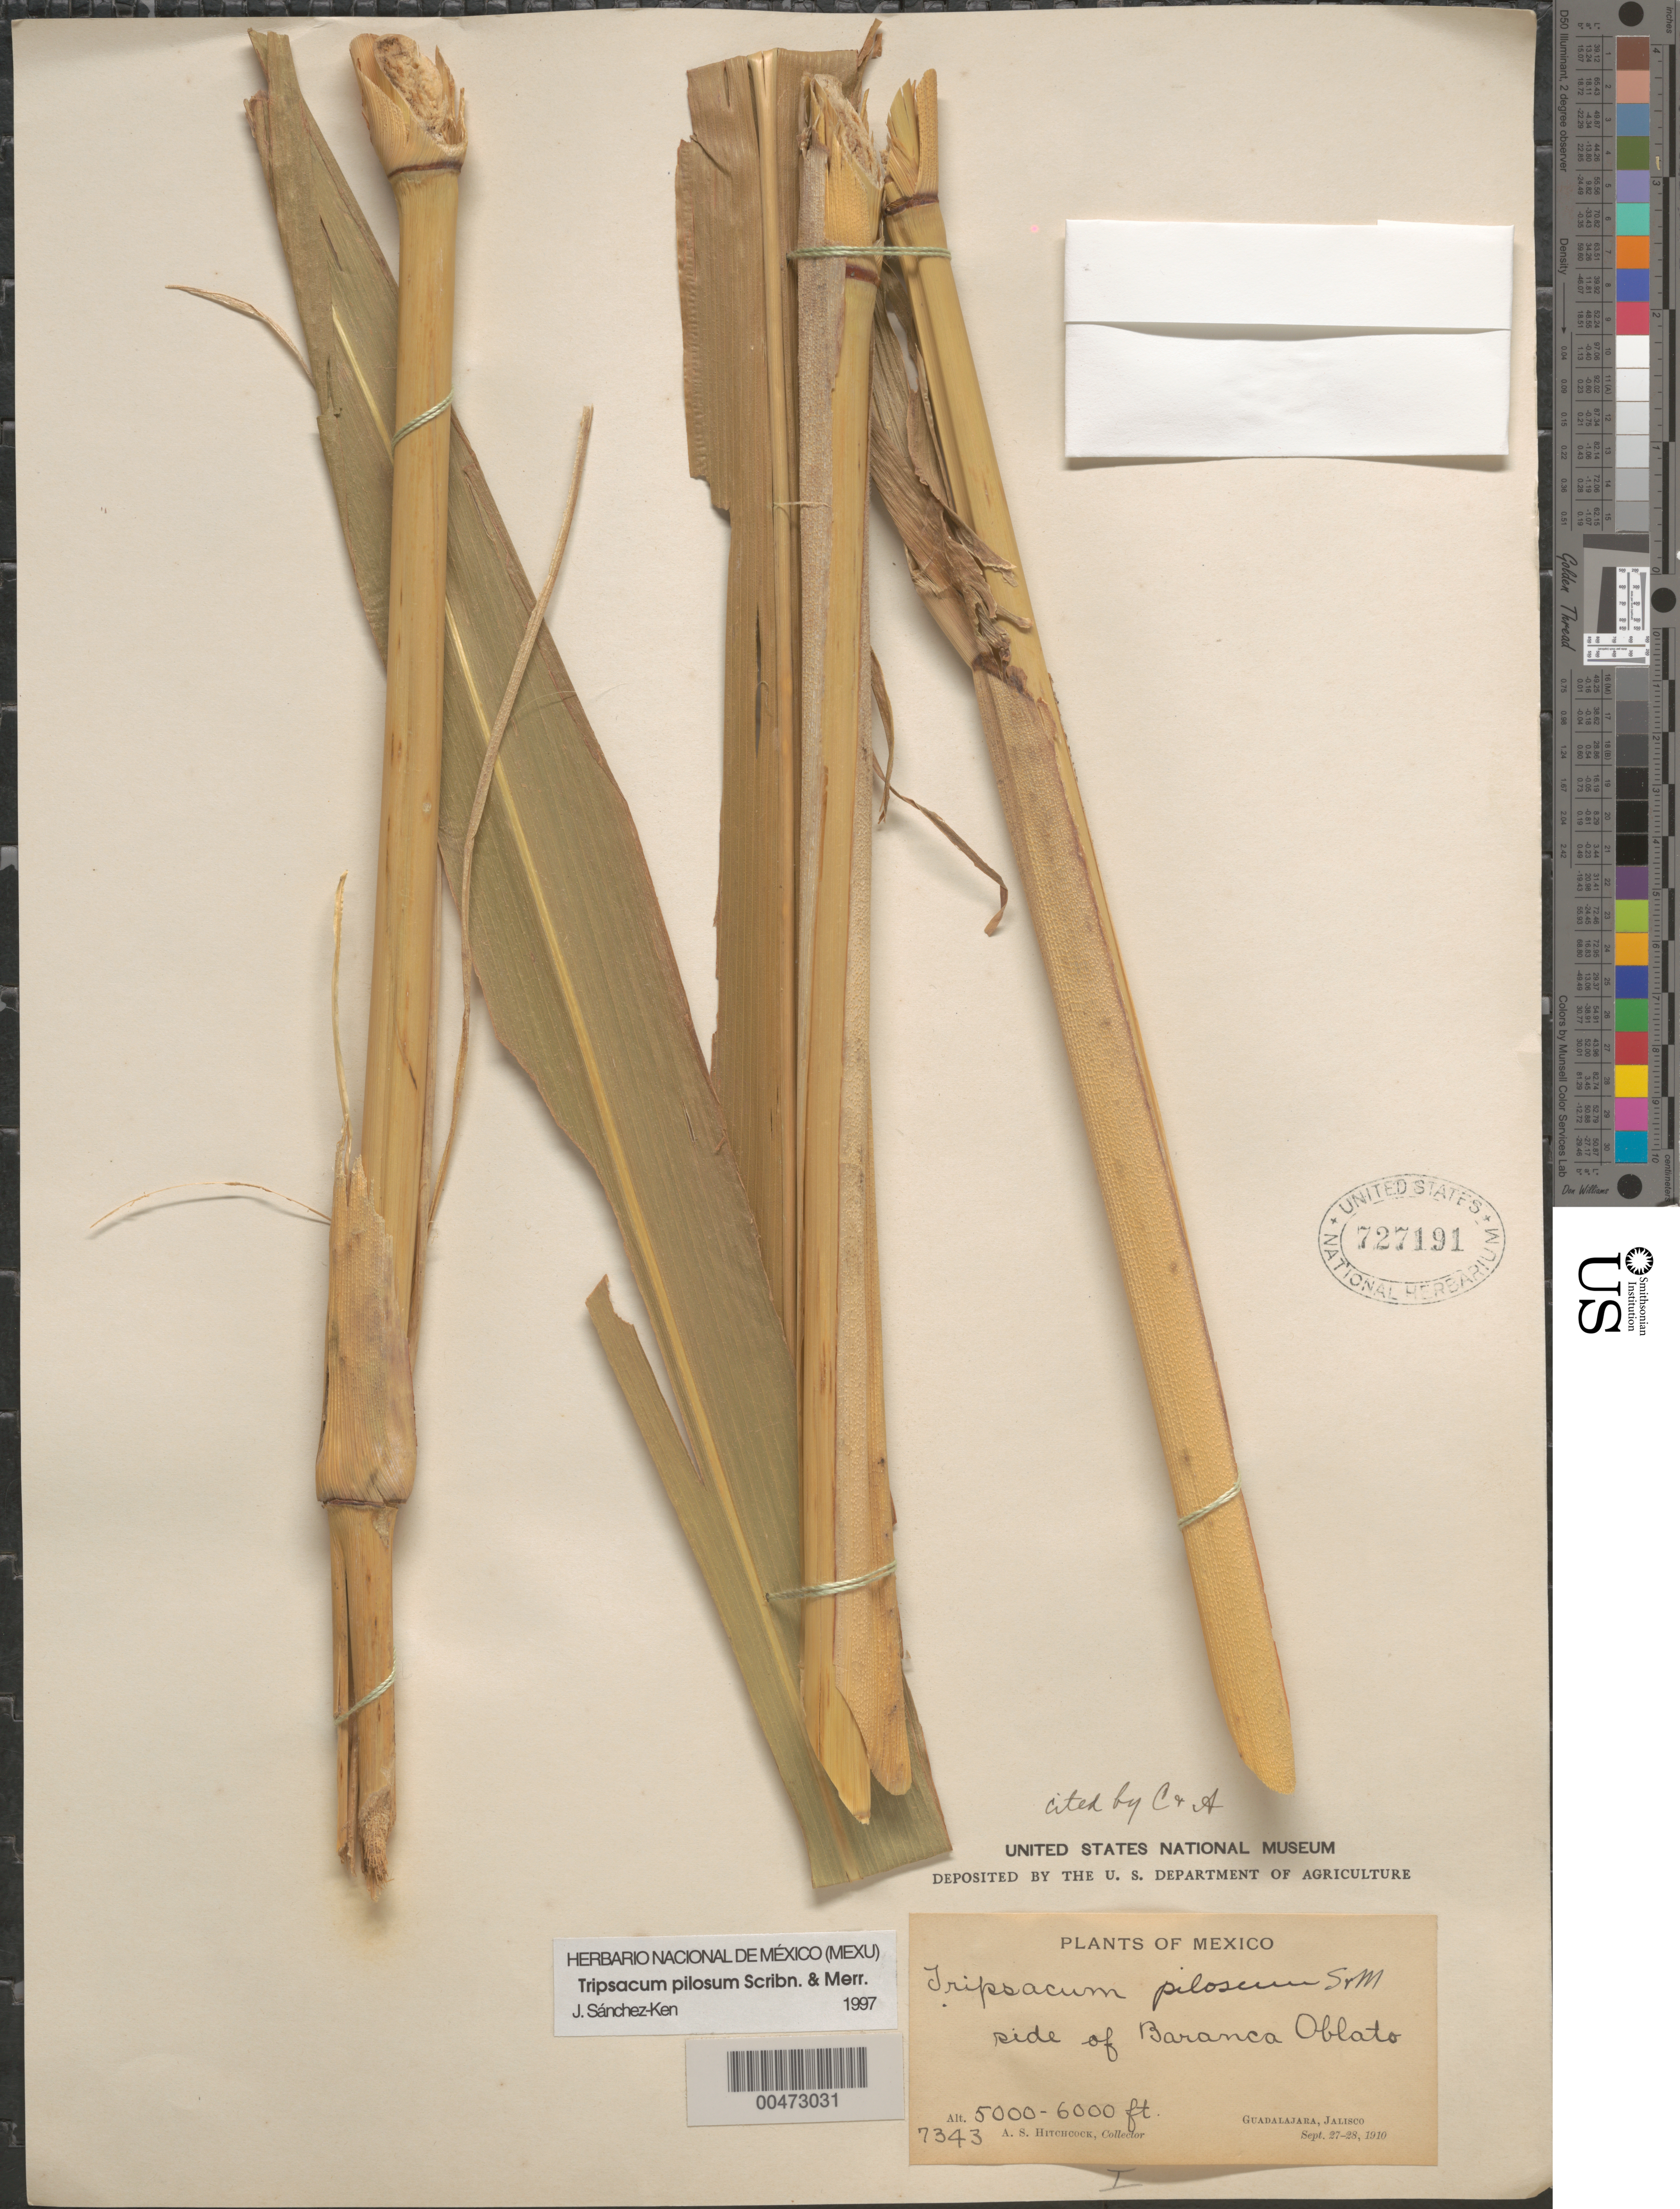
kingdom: Plantae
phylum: Tracheophyta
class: Liliopsida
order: Poales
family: Poaceae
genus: Tripsacum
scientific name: Tripsacum pilosum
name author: Scribn. & Merr.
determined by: Sánchez-Ken, J. G.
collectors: A. S. Hitchcock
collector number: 7343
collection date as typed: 27 Sep 1910 to 28 Sep 1910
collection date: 1910-09-27/1910-09-28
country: Mexico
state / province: Jalisco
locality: Side of Baranca Oblato, Guadalajara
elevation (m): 1524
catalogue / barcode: US 727191